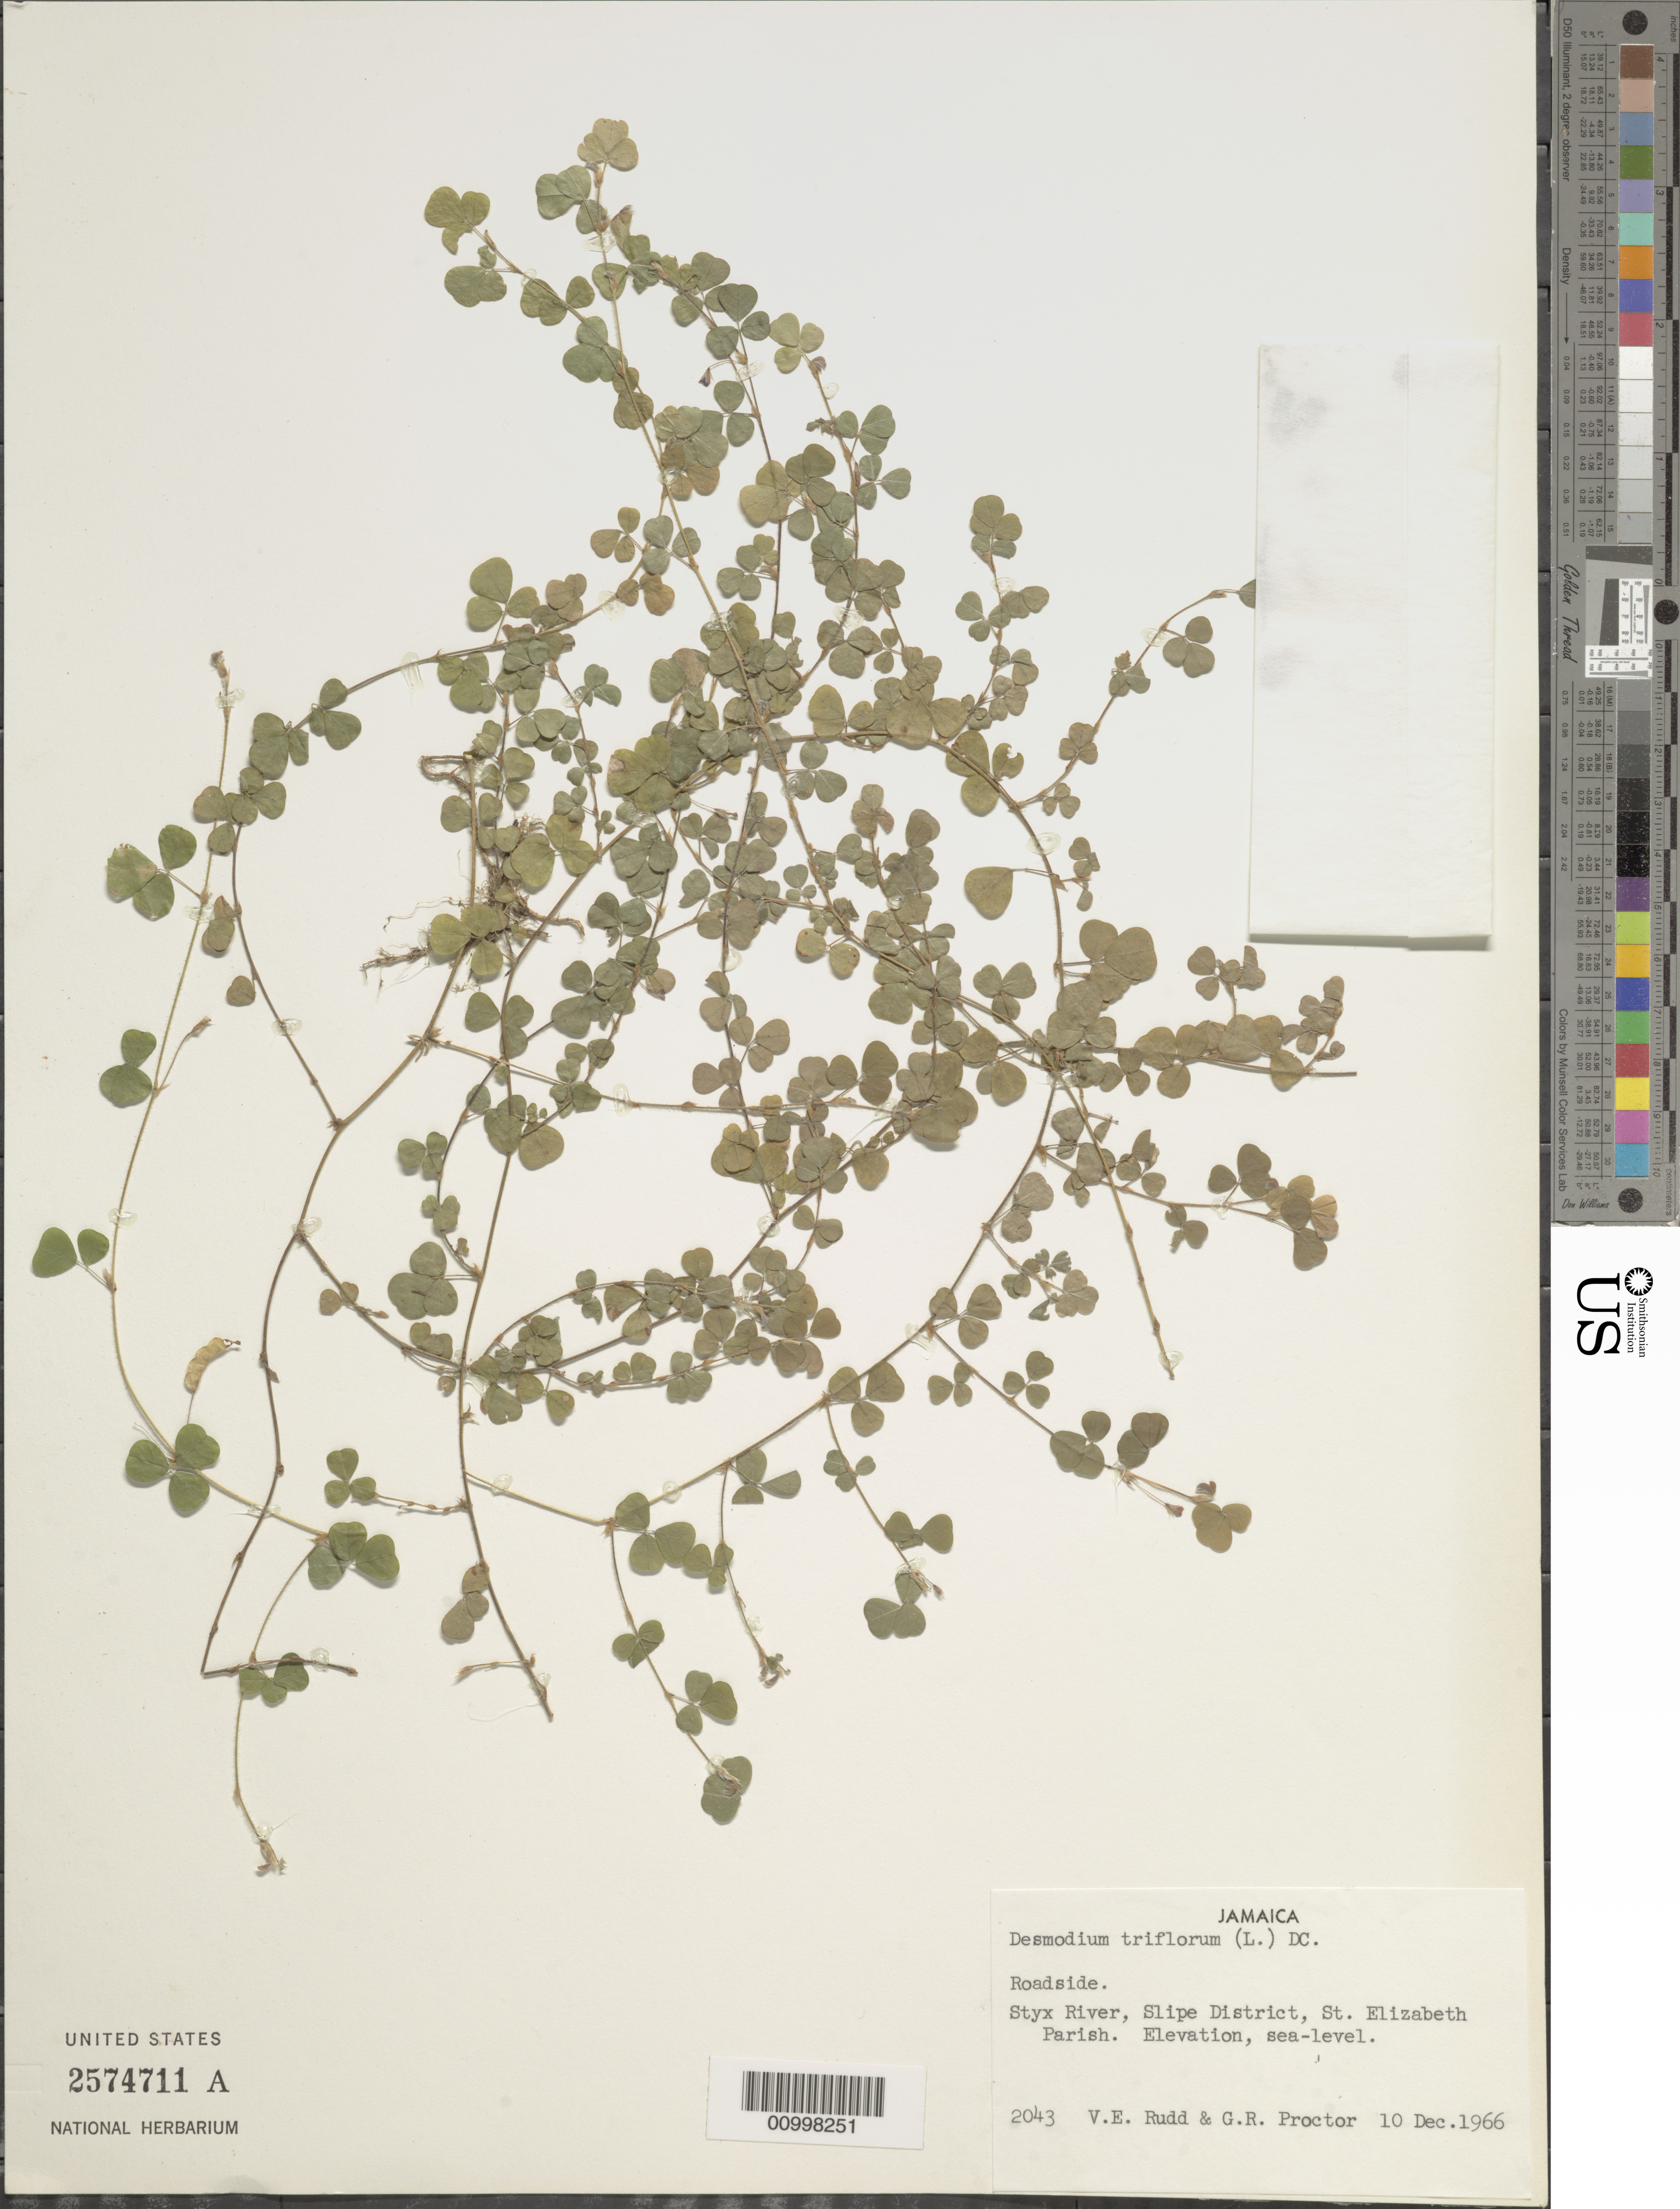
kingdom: Plantae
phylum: Tracheophyta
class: Magnoliopsida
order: Fabales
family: Fabaceae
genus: Grona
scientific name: Grona triflora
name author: (L.) H. Ohashi & K. Ohashi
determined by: Strong, Mark T., (BOT), Smithsonian Institution - National Museum of Natural History (UNITED STATES)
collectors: V. E. Rudd & G. R. Proctor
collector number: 2043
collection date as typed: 10 Dec 1966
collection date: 1966-12-10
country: Jamaica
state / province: Saint Elizabeth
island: Jamaica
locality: Styx River, Slipe District. Roadside.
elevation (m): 0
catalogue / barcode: US 2574711A